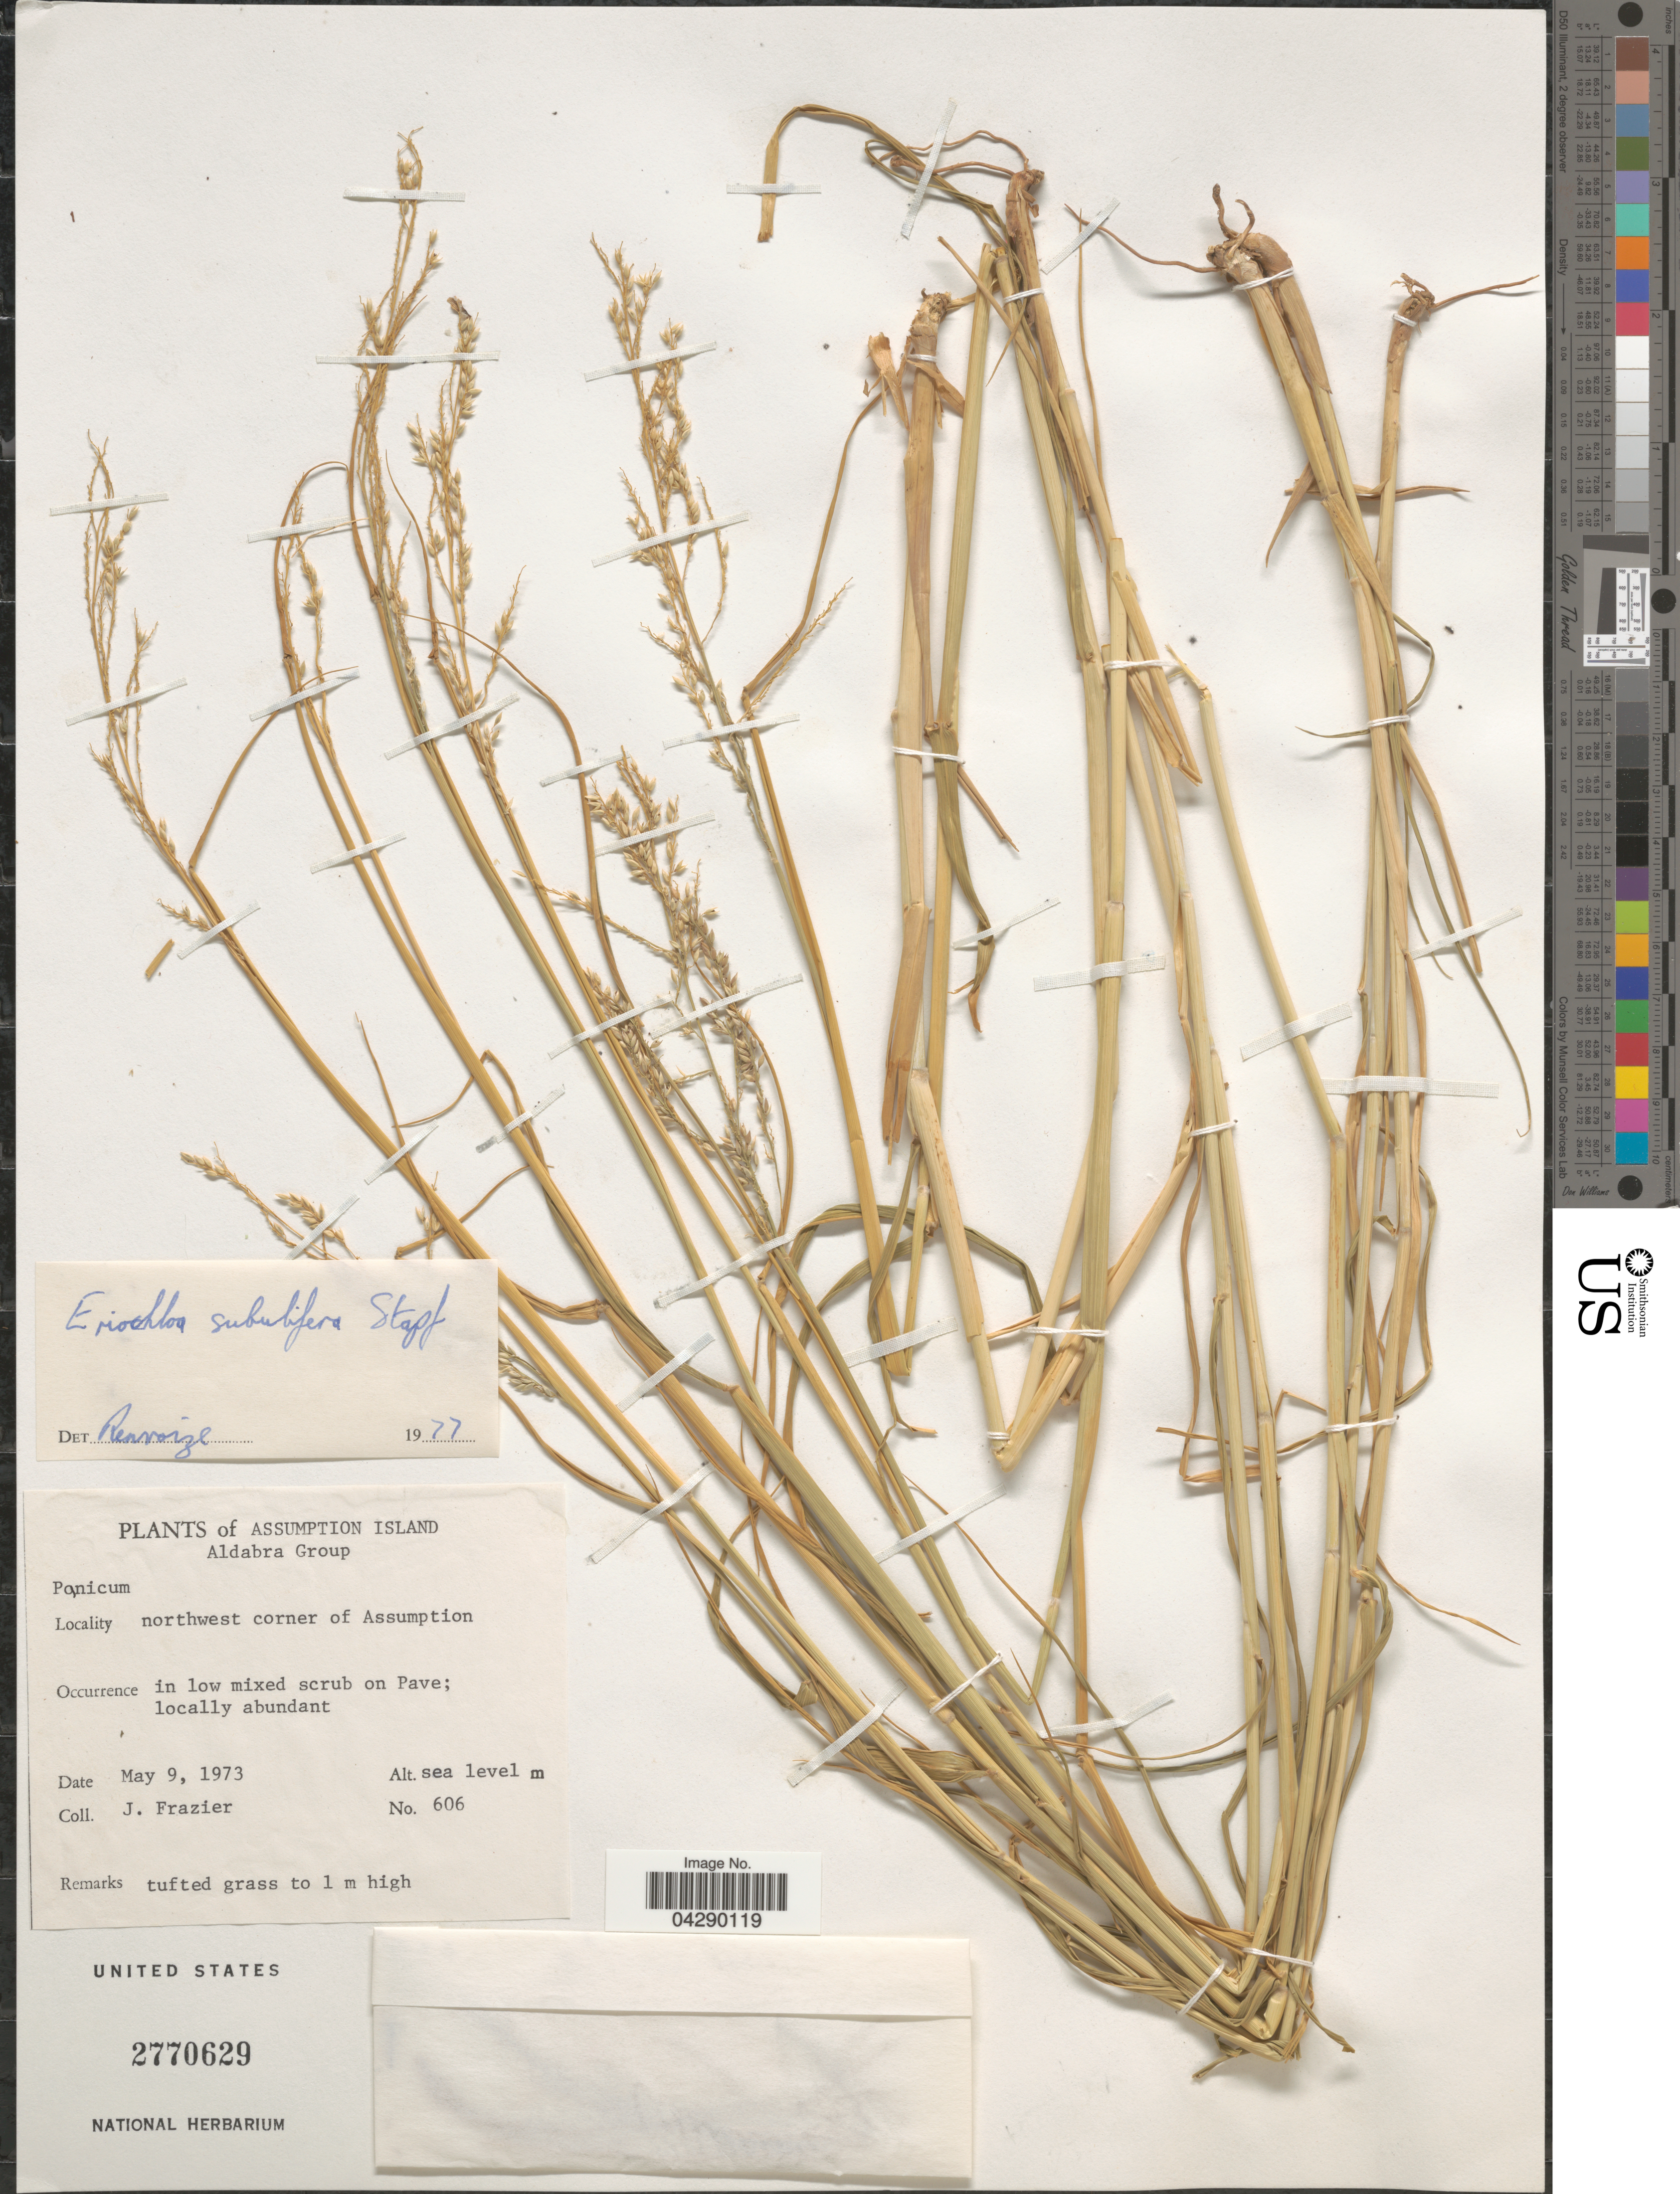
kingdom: Plantae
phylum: Tracheophyta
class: Liliopsida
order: Poales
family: Poaceae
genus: Eriochloa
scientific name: Eriochloa subulifera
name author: Stapf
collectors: J. Frazier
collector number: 606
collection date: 1973-05-09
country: Seychelles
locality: Assumption Island. Aldabra Group. Northwest corner of Assumption.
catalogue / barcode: US 2770629